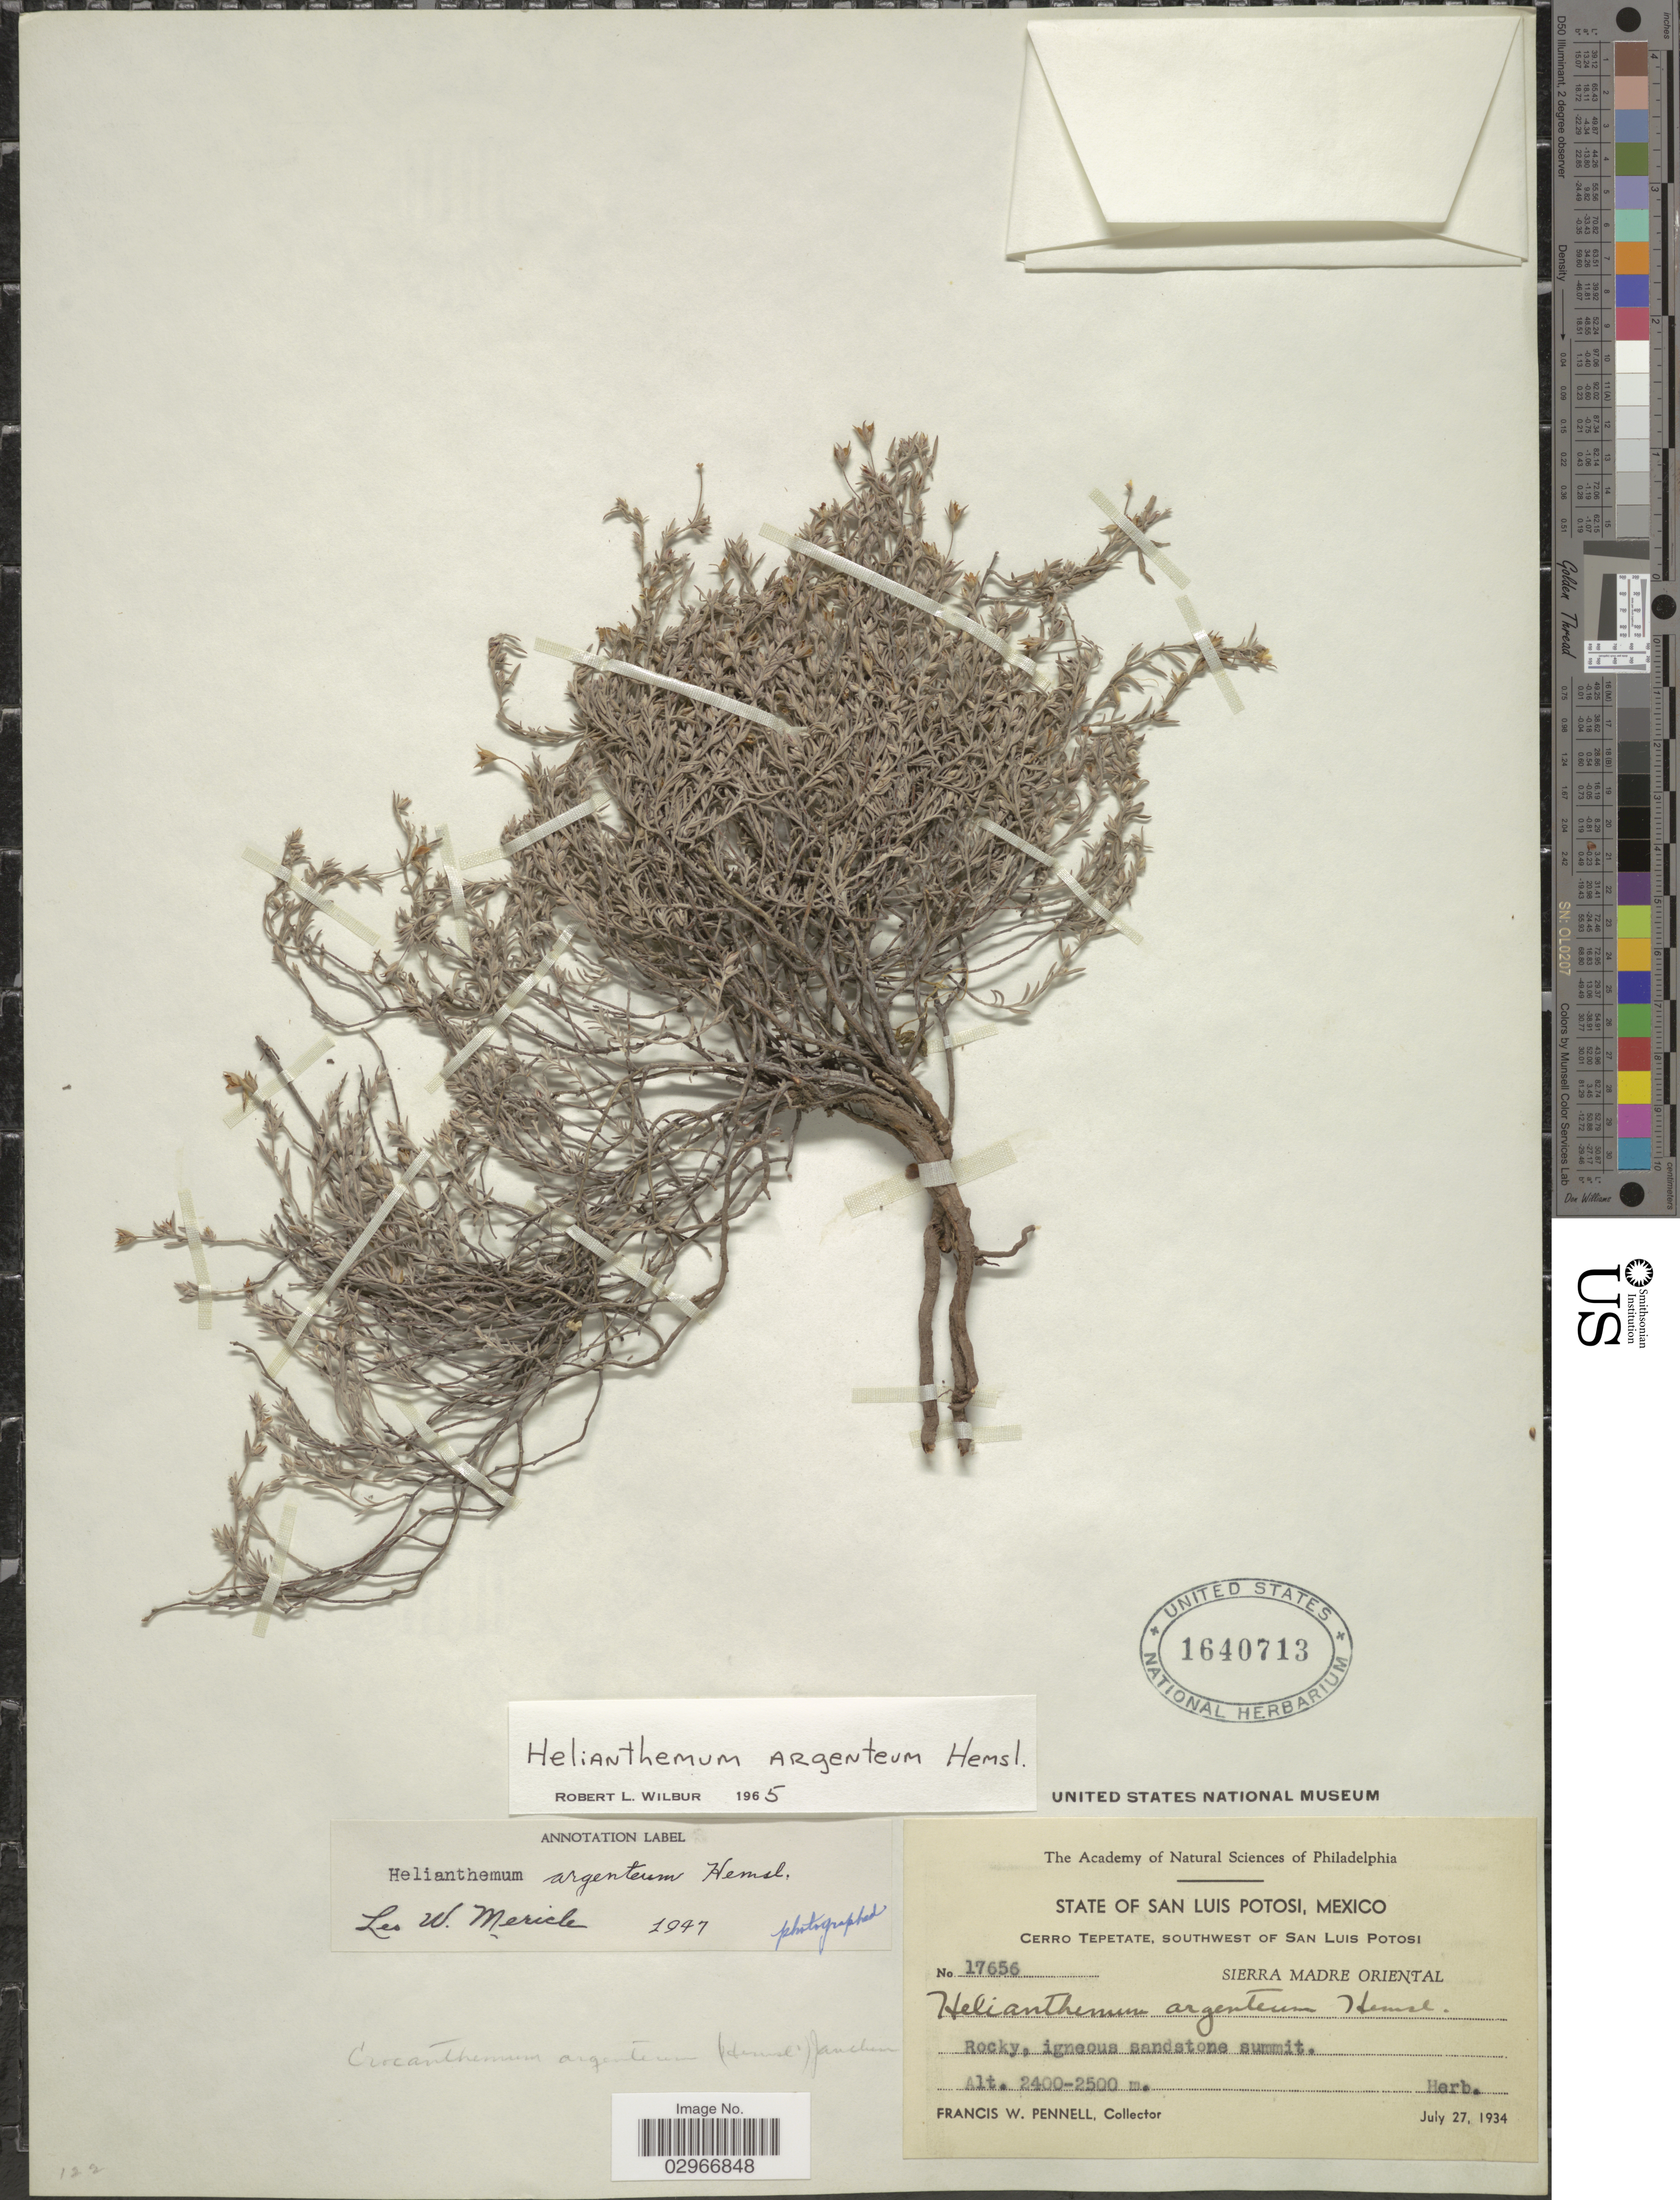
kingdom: Plantae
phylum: Tracheophyta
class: Magnoliopsida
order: Malvales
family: Cistaceae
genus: Helianthemum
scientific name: Helianthemum argenteum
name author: Hemsl.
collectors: F. W. Pennell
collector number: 17656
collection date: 1934-07-27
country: Mexico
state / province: San Luis Potosí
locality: Cerro Tepetate, Southwest of San Luis Potosi, Sierra Madre Oriental.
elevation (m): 2400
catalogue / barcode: US 1640713